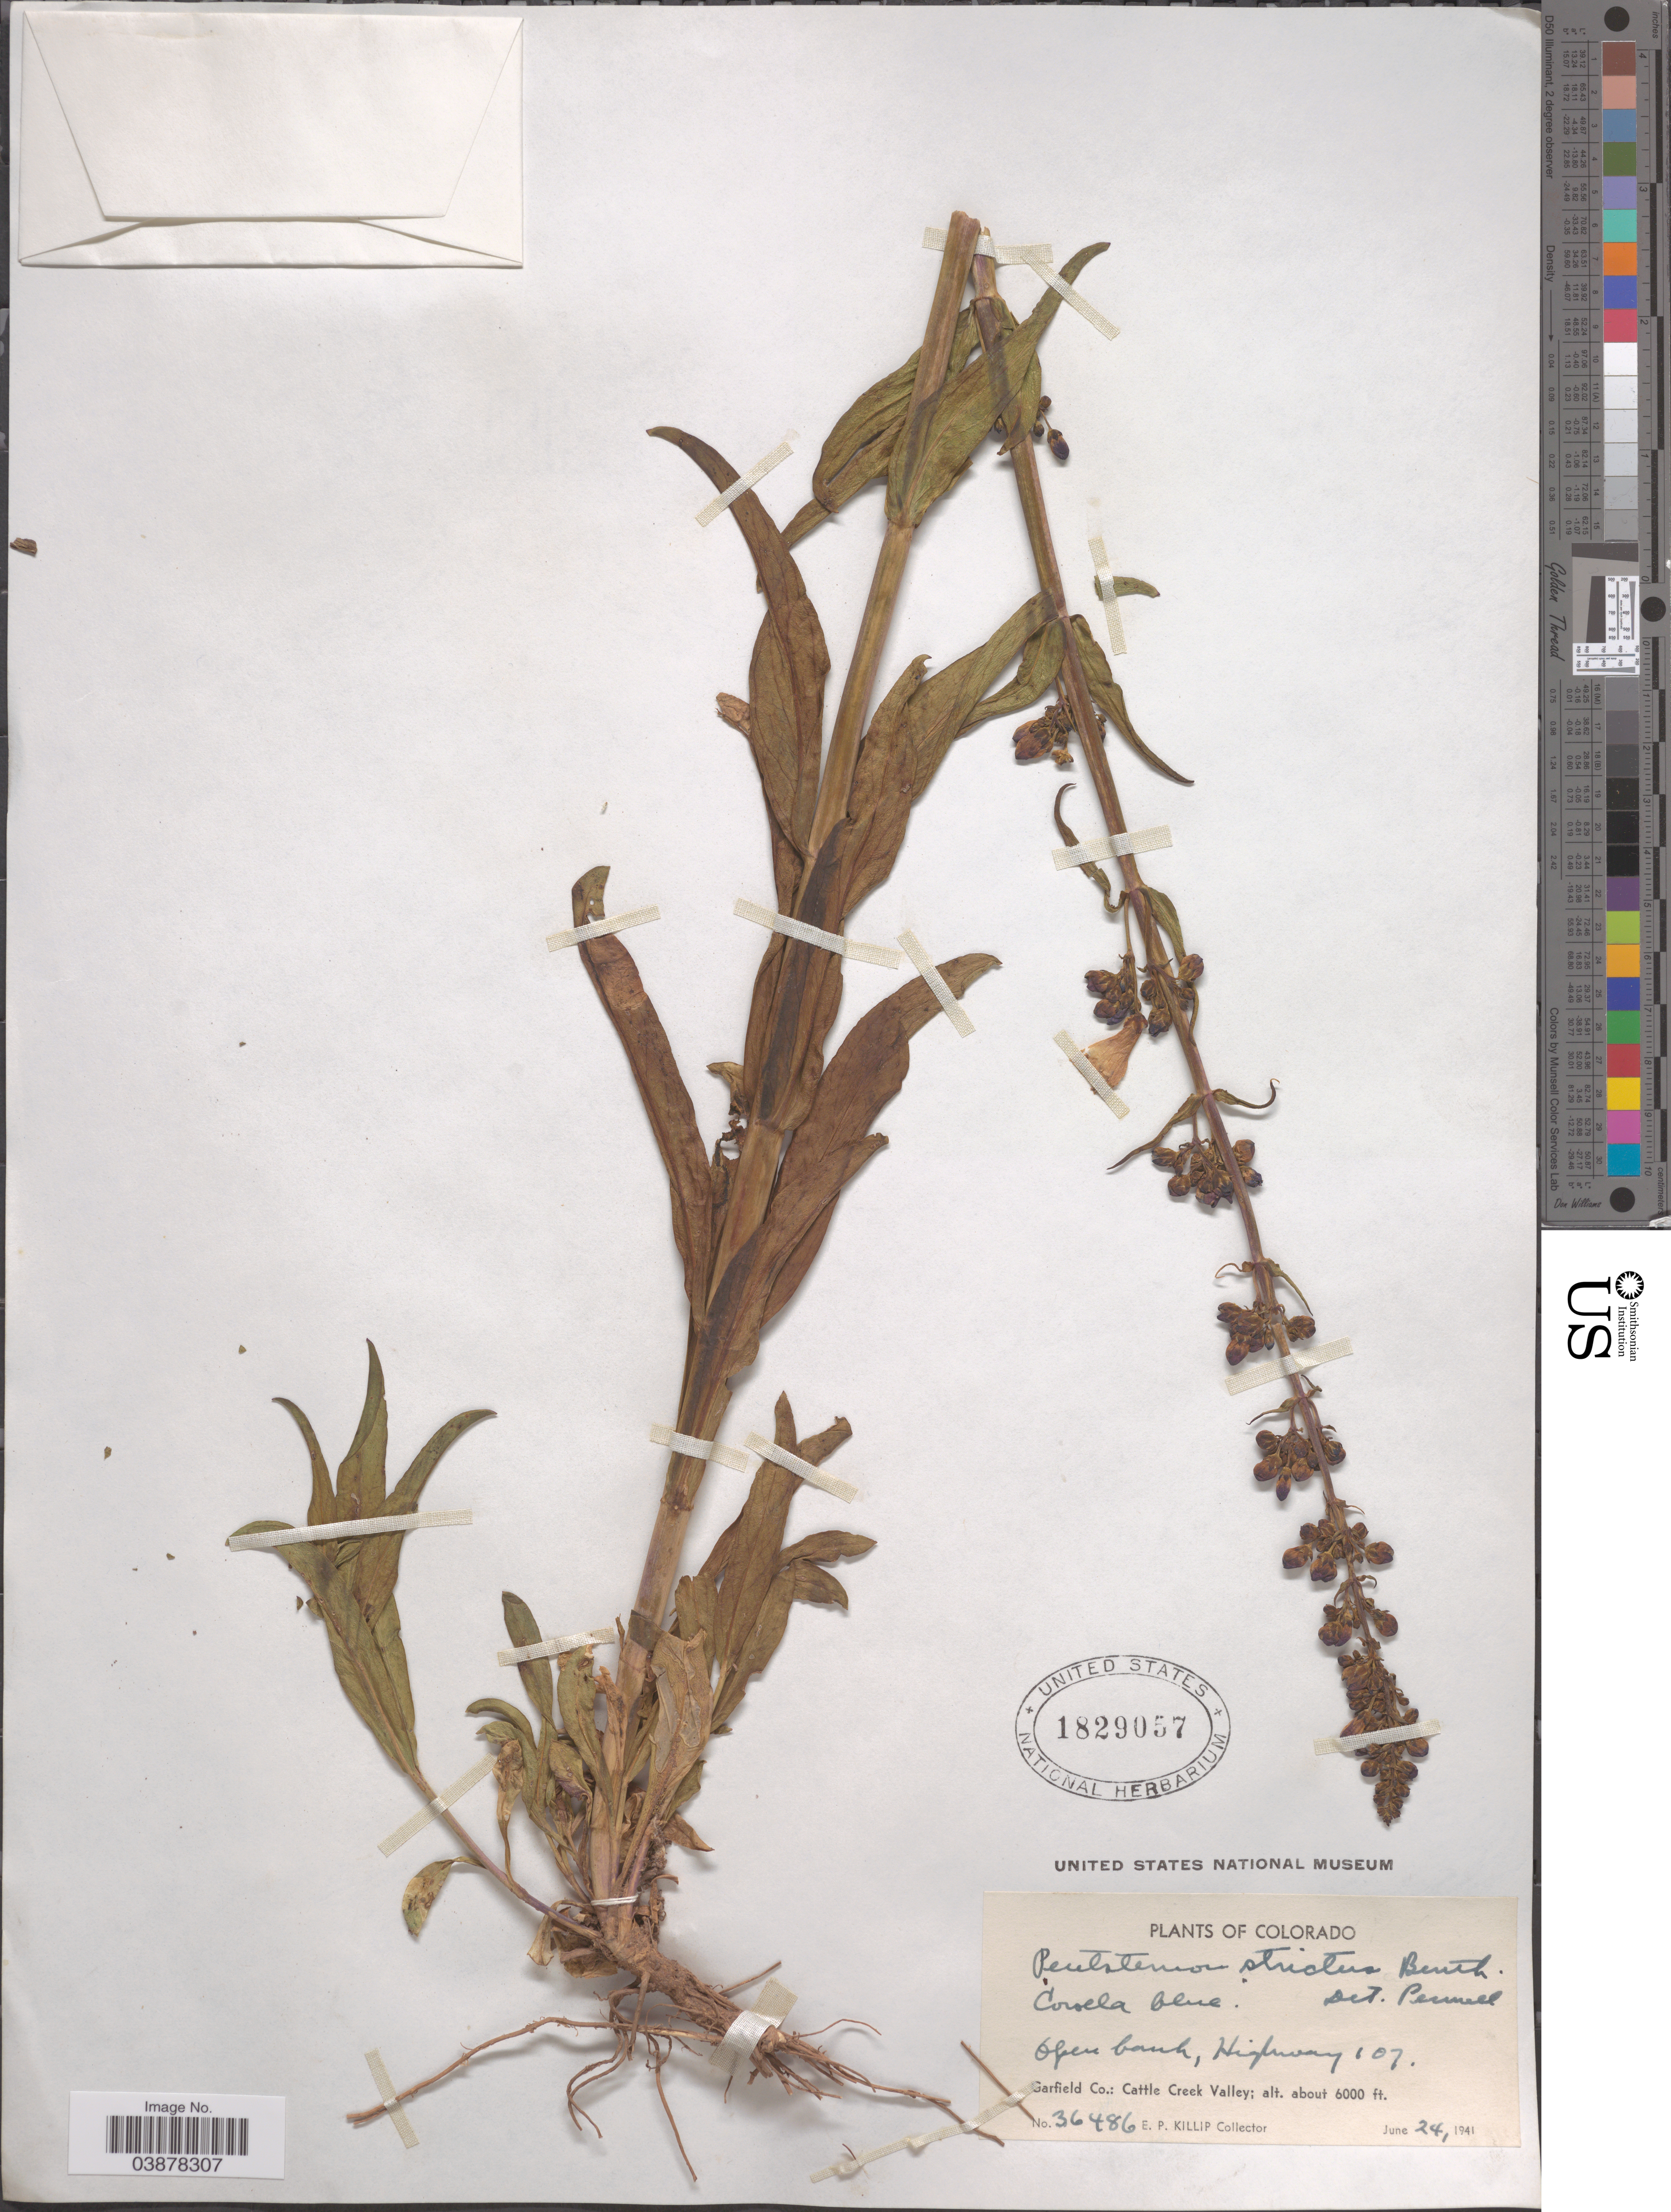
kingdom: Plantae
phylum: Tracheophyta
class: Magnoliopsida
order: Lamiales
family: Plantaginaceae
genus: Penstemon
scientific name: Penstemon strictus subsp. strictus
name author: Benth.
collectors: E. P. Killip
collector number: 36486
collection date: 1941-06-24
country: United States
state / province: Colorado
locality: Open bank, Highway 107. Garfield Co.: Cattle Creek Valley.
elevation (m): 1829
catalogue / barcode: US 1829057